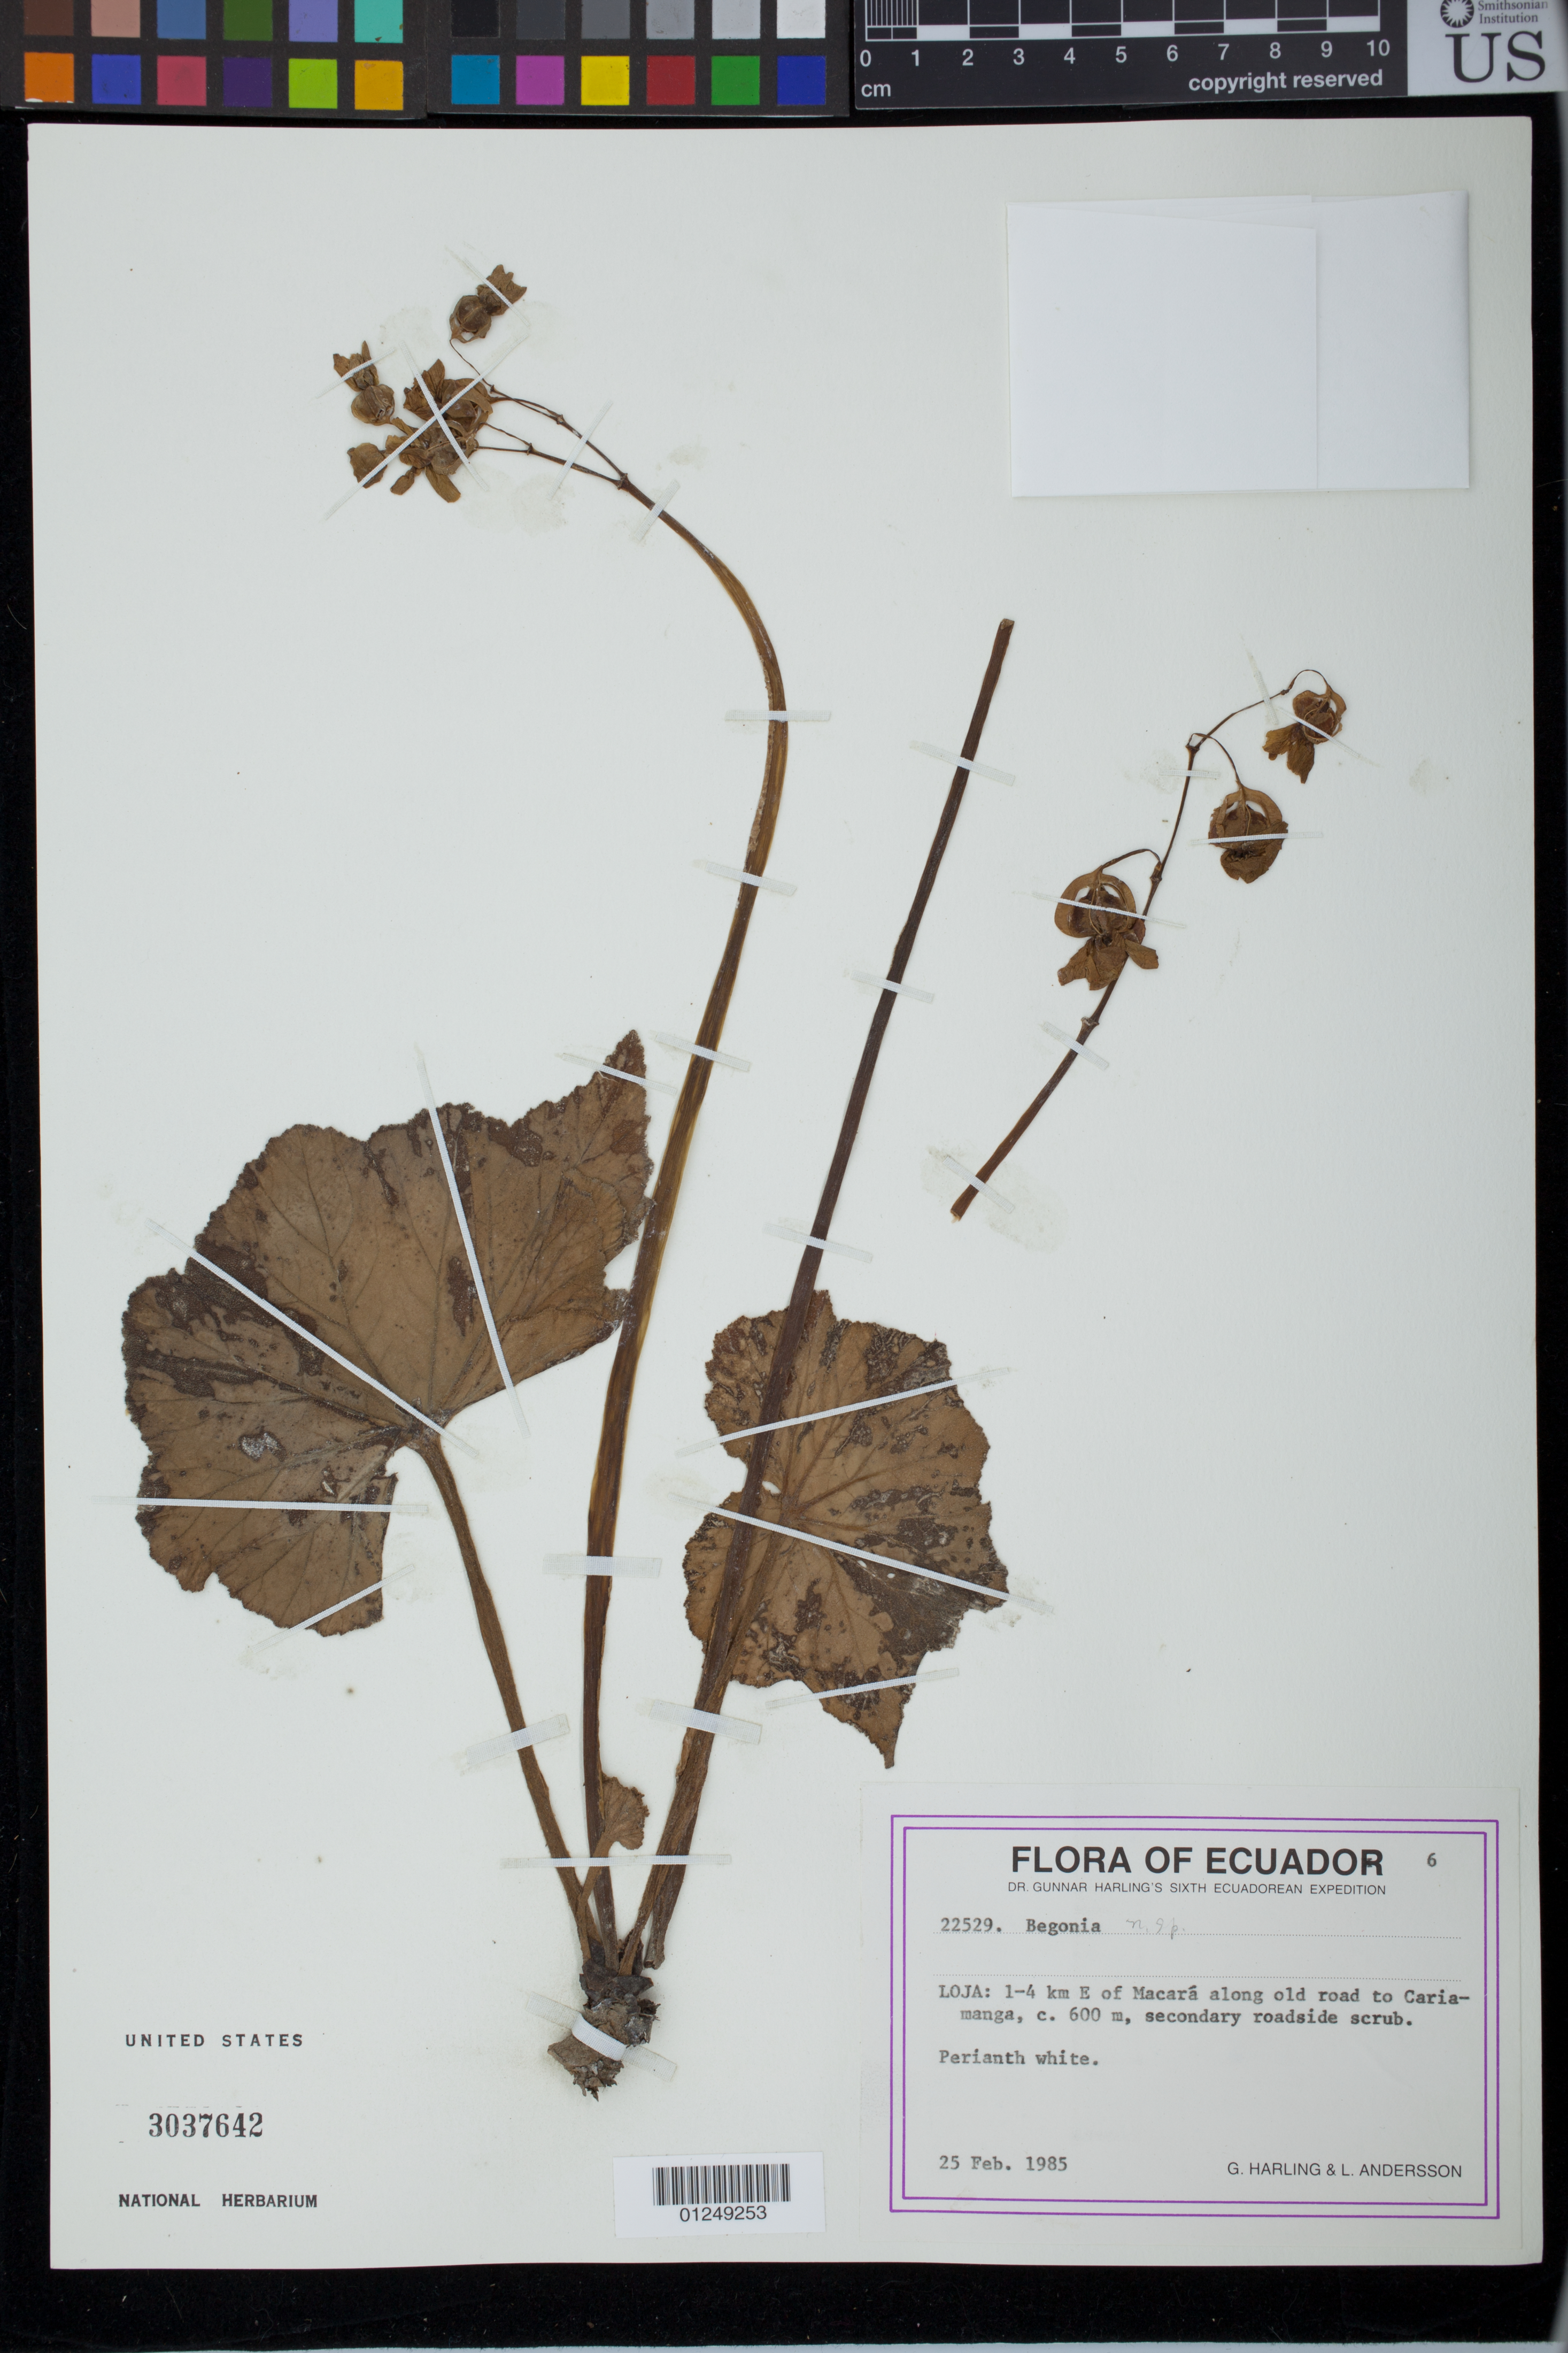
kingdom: Plantae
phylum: Tracheophyta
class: Magnoliopsida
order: Cucurbitales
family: Begoniaceae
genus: Begonia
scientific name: Begonia parcifolia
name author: C. DC.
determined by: Tebbitt, M. C.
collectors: G. Harling & L. Andersson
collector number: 22529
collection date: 1985-02-25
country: Ecuador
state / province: Loja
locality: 1-4 km E of Macará along old road to Cariamanga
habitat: secondary roadside scrub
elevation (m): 600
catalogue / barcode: US 3037642